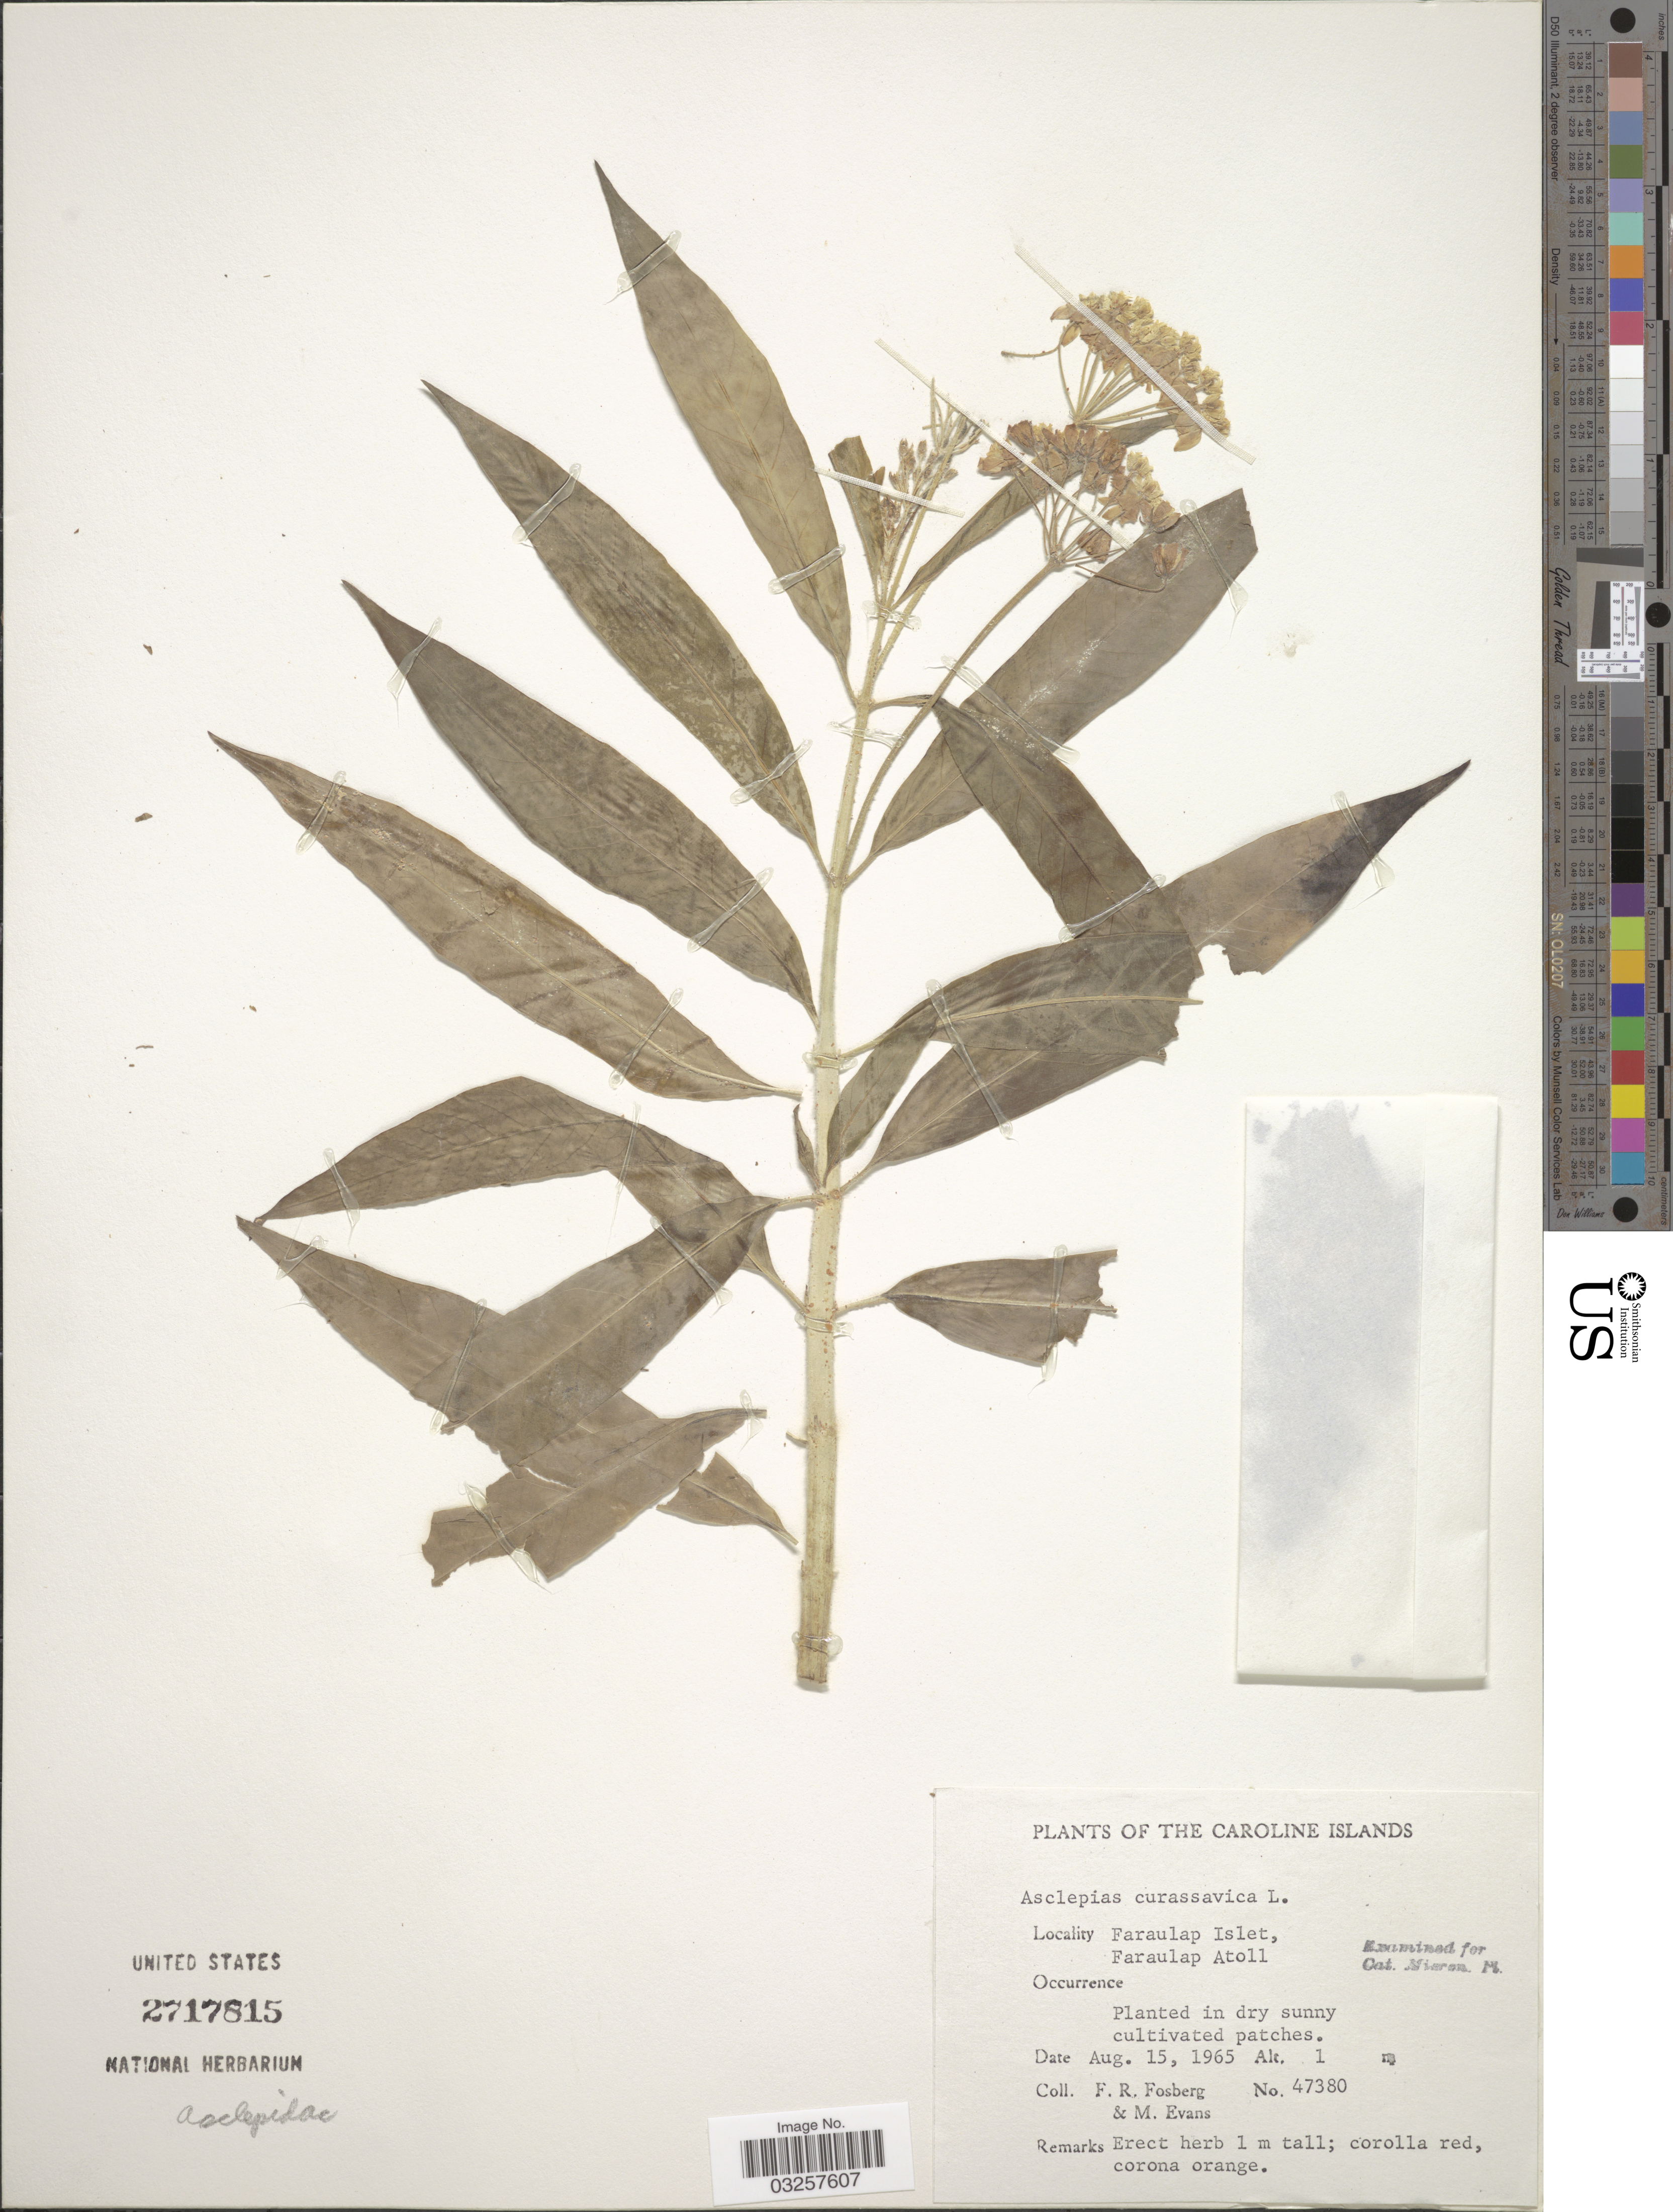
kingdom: Plantae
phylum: Tracheophyta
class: Magnoliopsida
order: Gentianales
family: Apocynaceae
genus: Asclepias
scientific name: Asclepias curassavica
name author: L.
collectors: F. R. Fosberg & M. Evans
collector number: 47380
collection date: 1965-08-15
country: Micronesia, Federated States of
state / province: Yap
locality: Caroline Islands. Faraulap Islet, Faraulap Atoll.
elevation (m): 1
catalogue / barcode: US 2717815